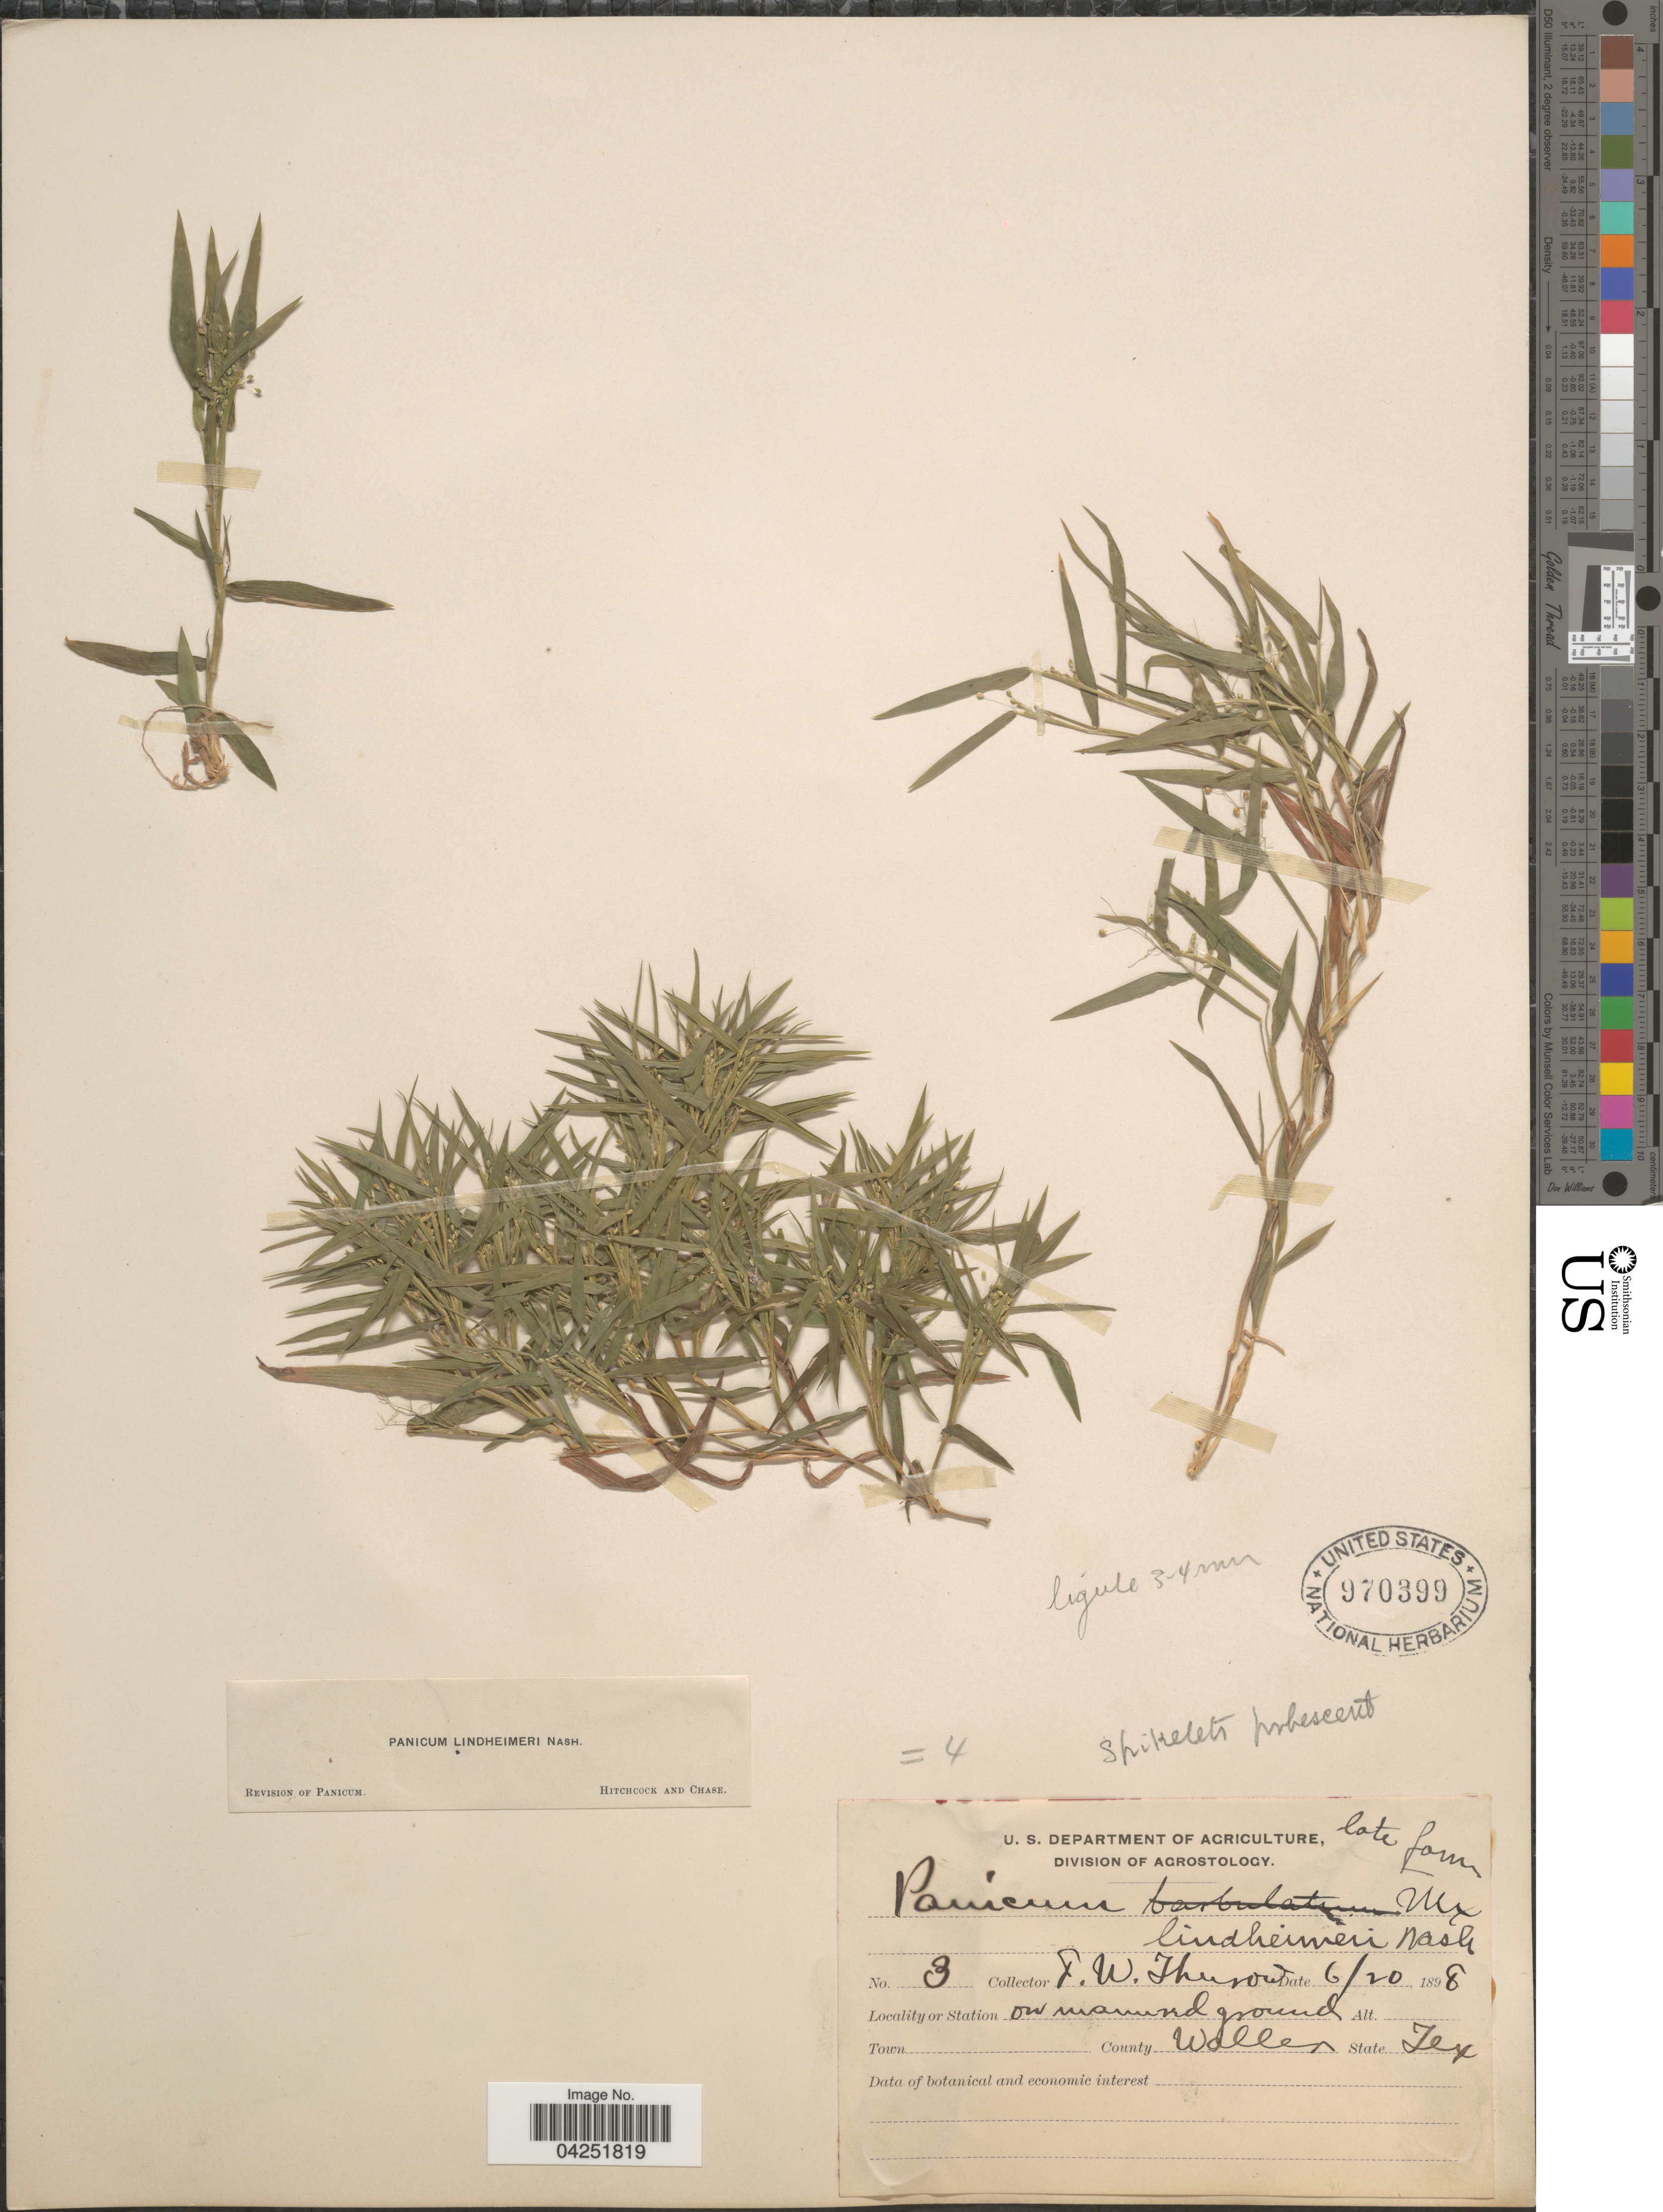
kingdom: Plantae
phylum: Tracheophyta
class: Liliopsida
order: Poales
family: Poaceae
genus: Dichanthelium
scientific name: Dichanthelium acuminatum var. lindheimeri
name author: (Nash) Gould & C.A. Clark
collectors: F. W. Thurow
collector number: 3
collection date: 1898-06-20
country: United States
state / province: Texas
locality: County Waller.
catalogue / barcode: US 970399